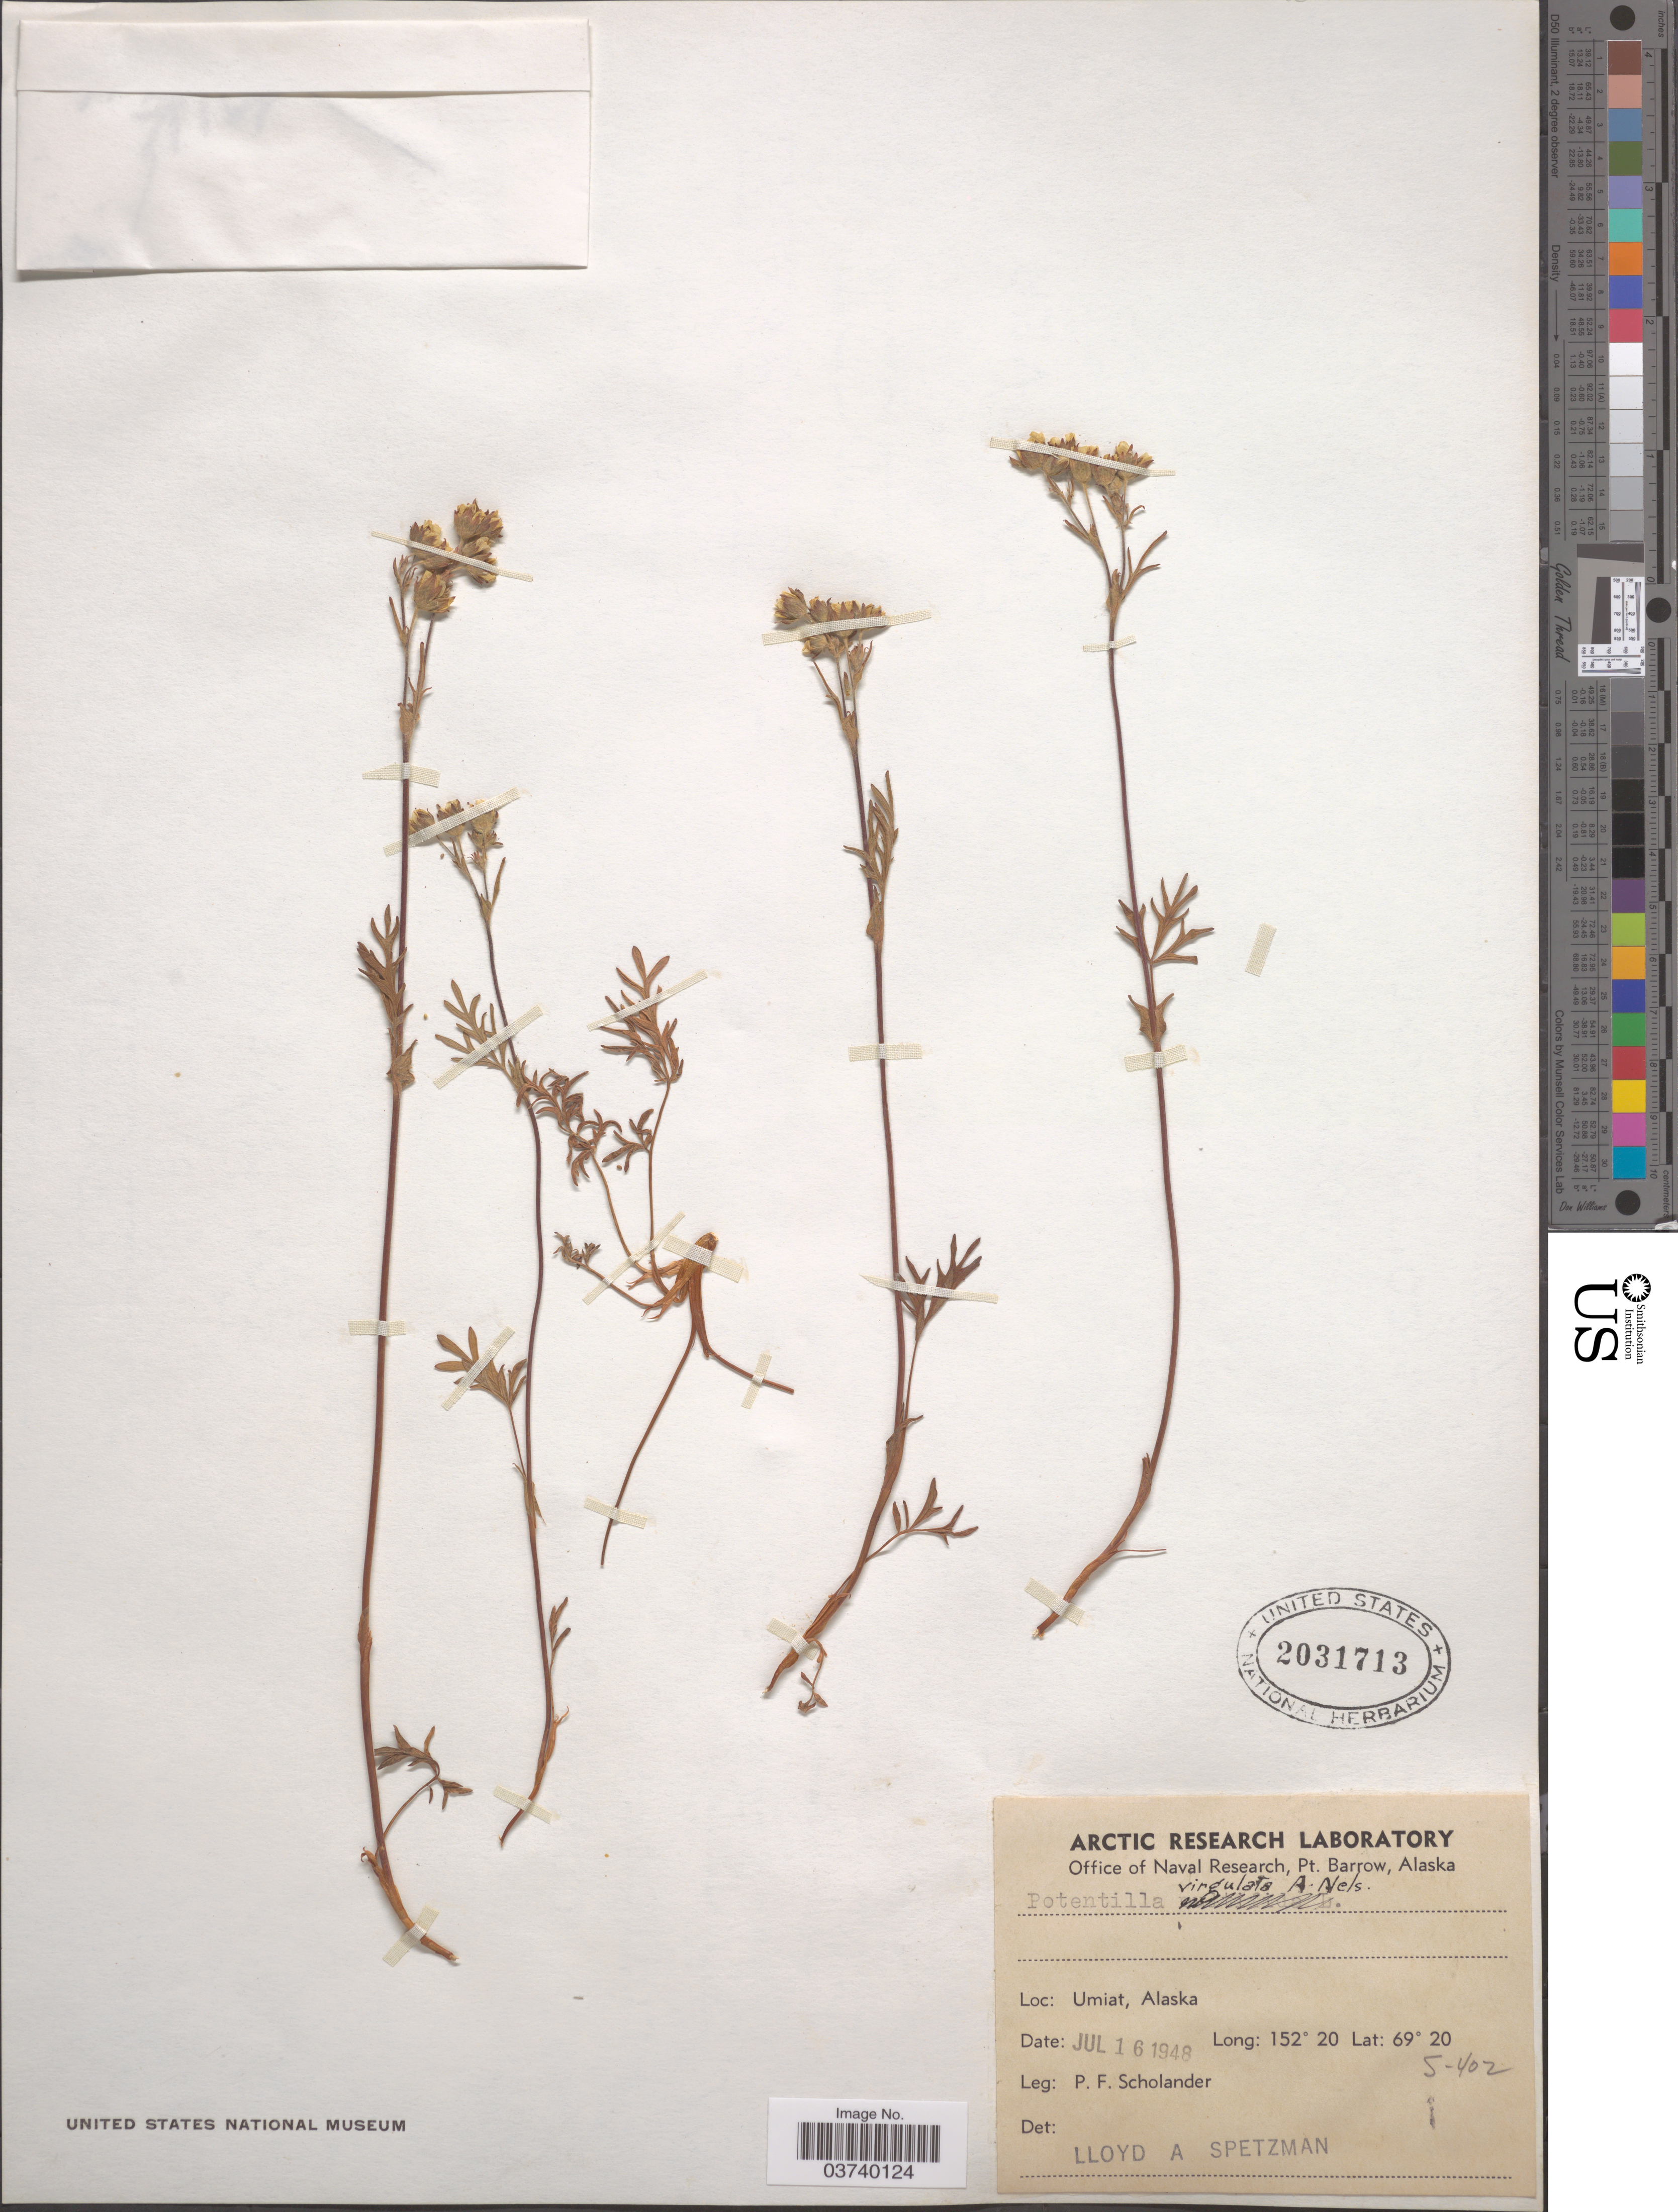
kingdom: Plantae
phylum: Tracheophyta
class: Magnoliopsida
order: Rosales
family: Rosaceae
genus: Potentilla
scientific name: Potentilla litoralis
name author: Rydb.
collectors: P. Scholander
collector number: S-402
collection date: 1948-07-16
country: United States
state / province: Alaska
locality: Umiat.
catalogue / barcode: US 2031713